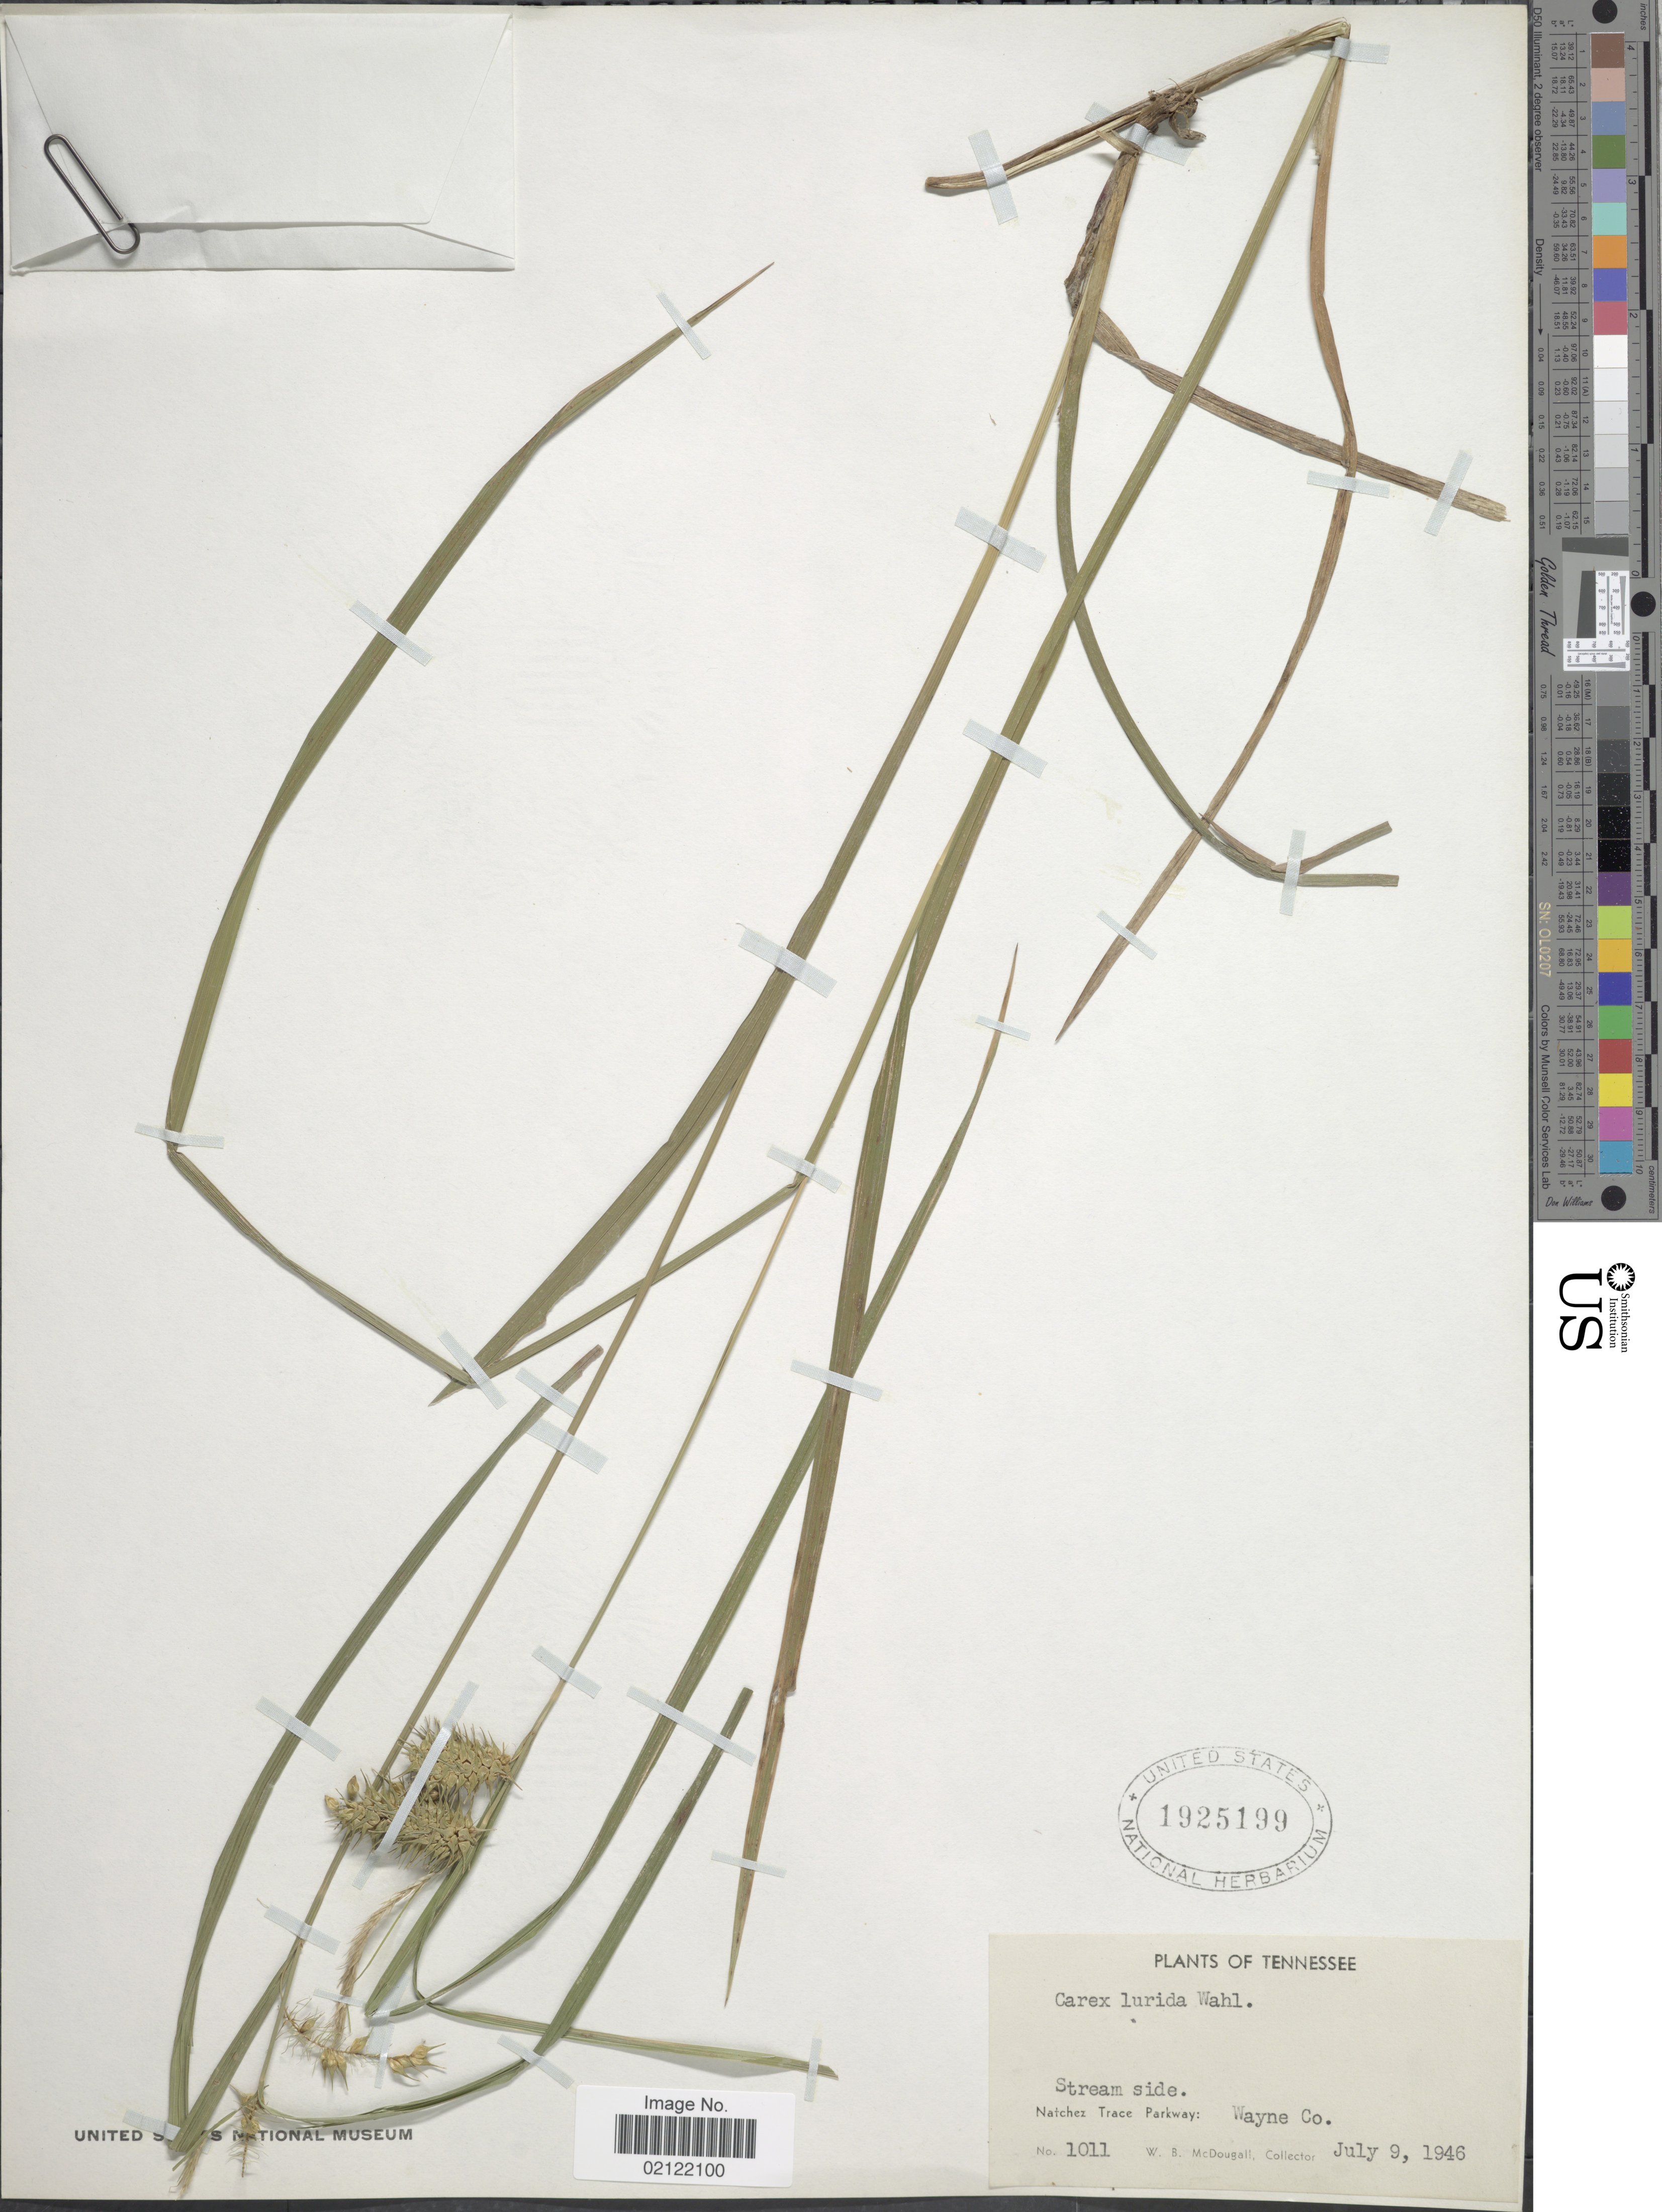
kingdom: Plantae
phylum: Tracheophyta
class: Liliopsida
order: Poales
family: Cyperaceae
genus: Carex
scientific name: Carex lurida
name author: Wahlenb.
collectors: W. B. McDougall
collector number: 1011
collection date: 1946-07-09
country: United States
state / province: Tennessee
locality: Stream side. Natchez Trace Parkway: Wayne Co.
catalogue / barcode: US 1925199